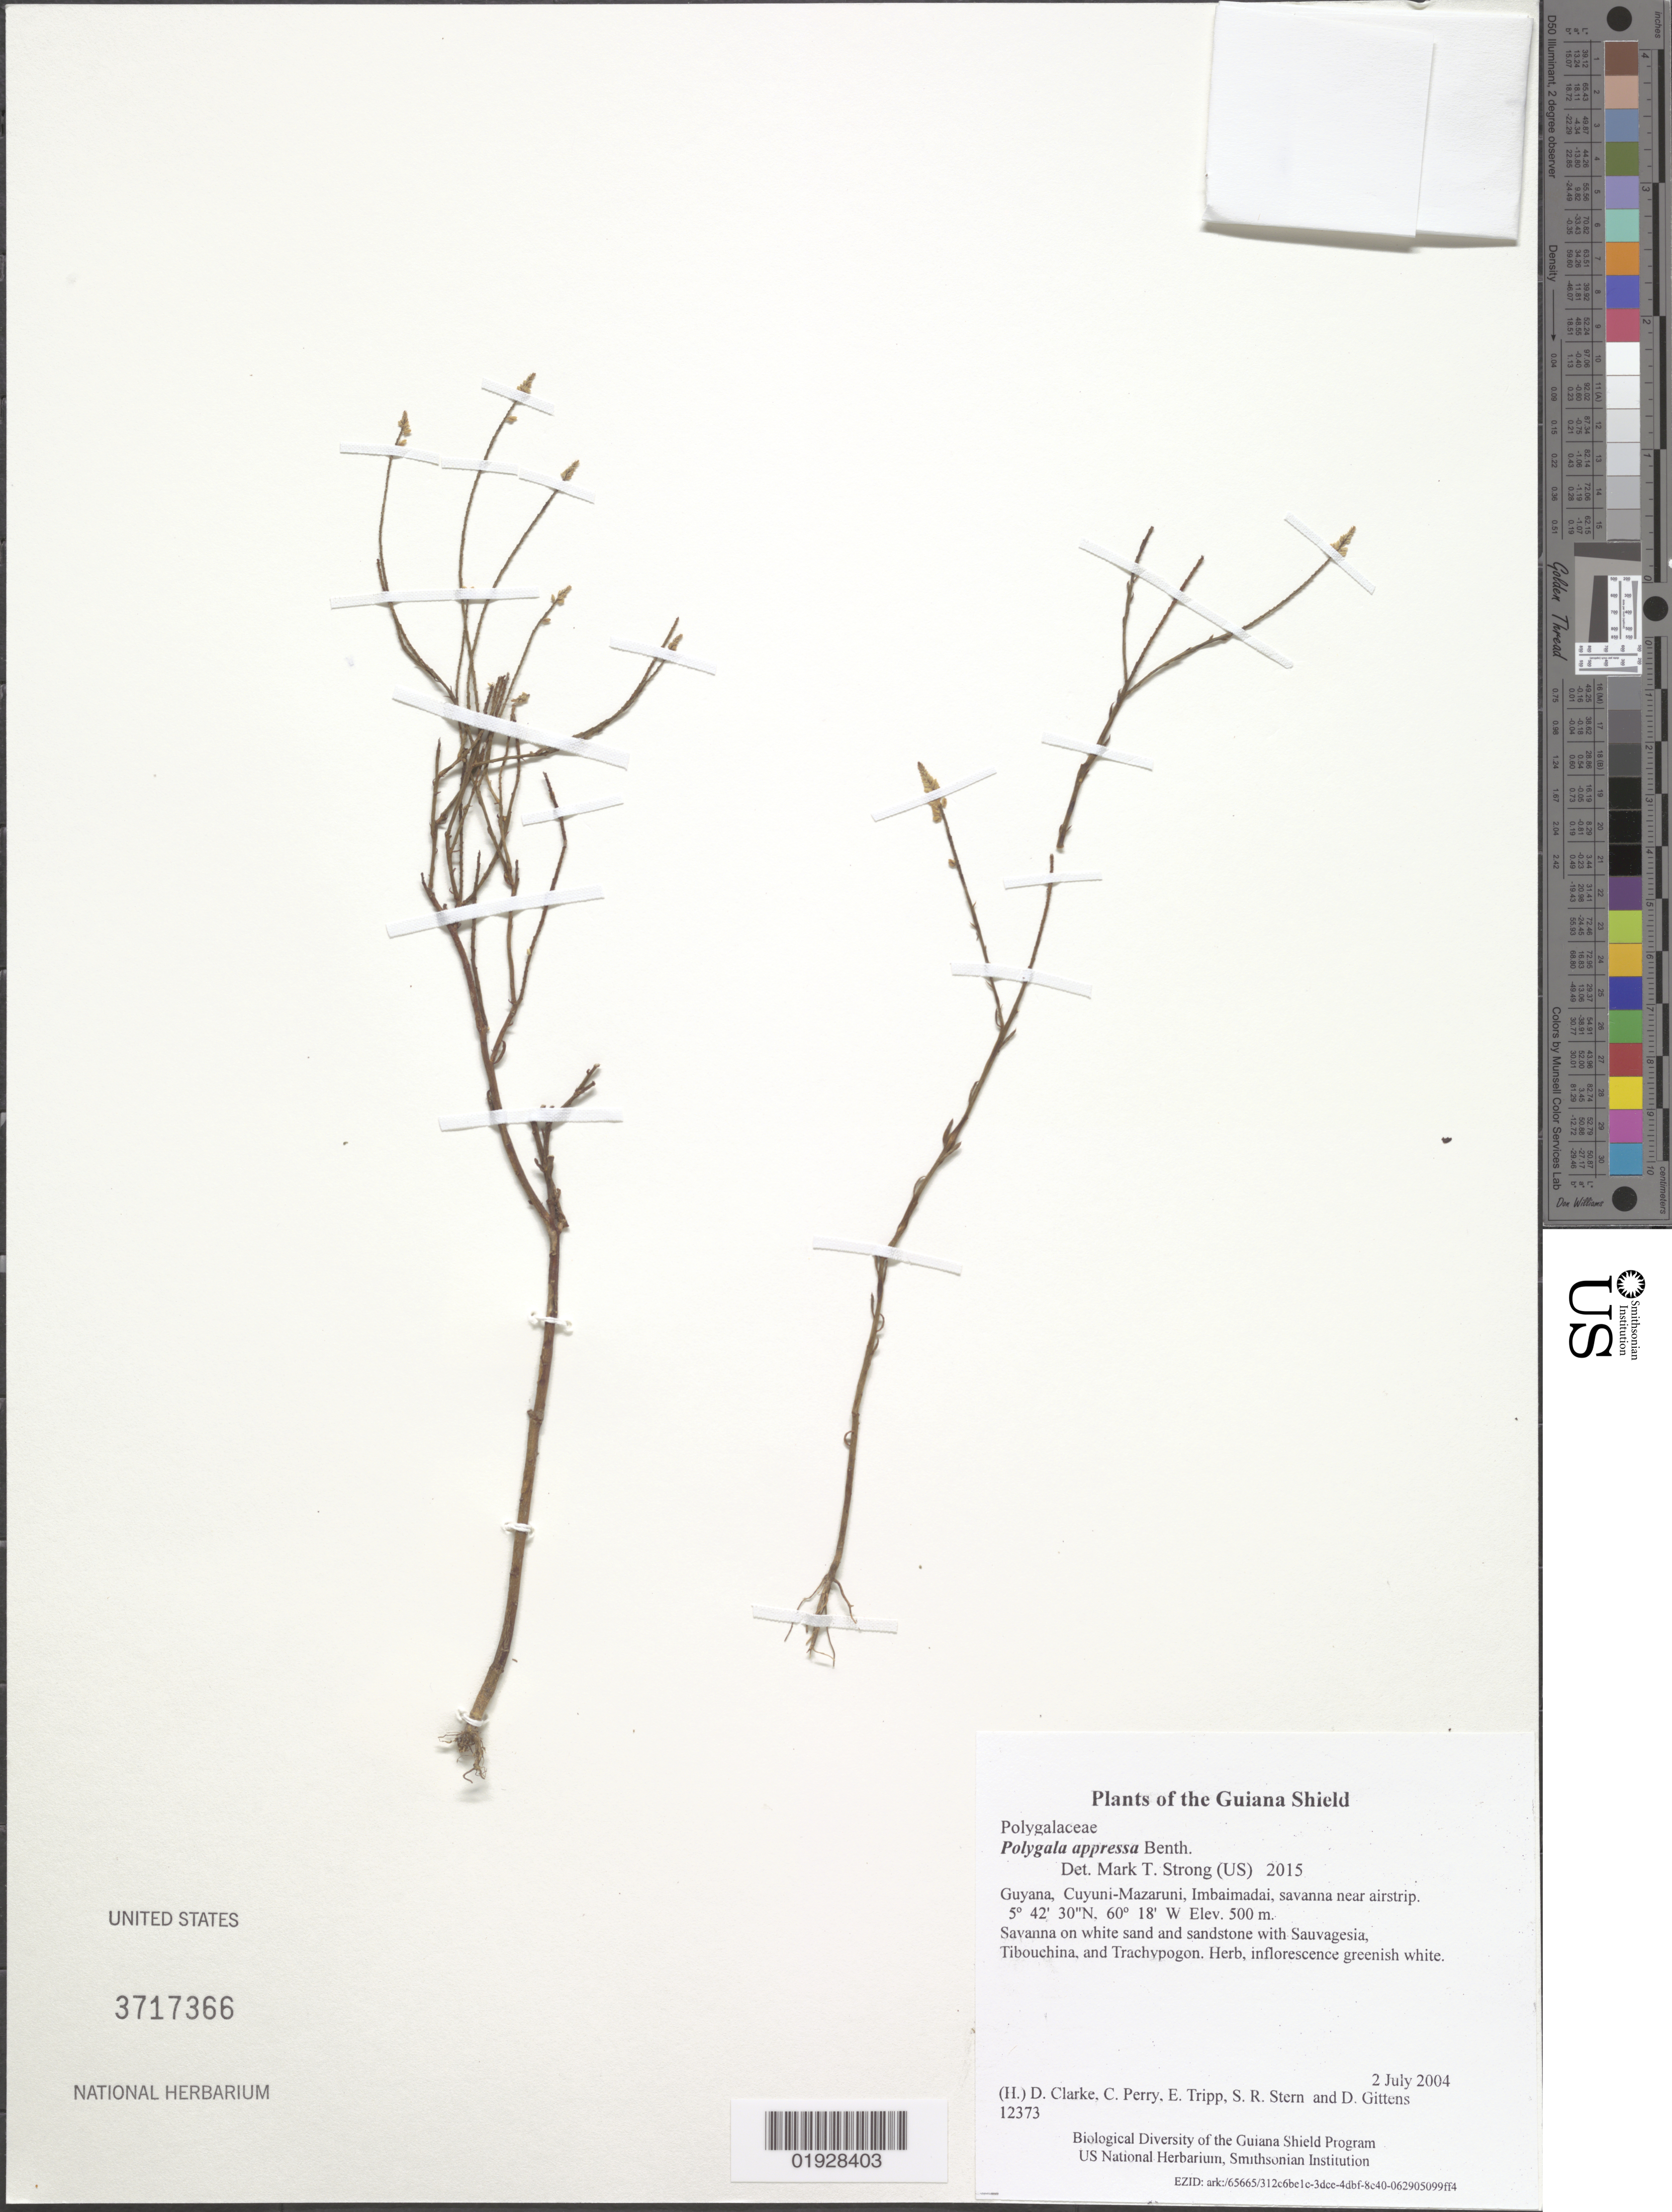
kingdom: Plantae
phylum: Tracheophyta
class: Magnoliopsida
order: Fabales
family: Polygalaceae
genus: Polygala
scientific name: Polygala appressa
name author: Benth.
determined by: Strong, M. T., (US), Smithsonian Institution - National Museum of Natural History (UNITED STATES)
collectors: H. D. Clarke, C. Perry, E. Tripp, S. R. Stern & D. Gittens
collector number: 12373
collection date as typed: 2 July 2004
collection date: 2004-07-02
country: Guyana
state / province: Cuyuni-Mazaruni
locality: Imbaimadai, savanna near airstrip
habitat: Savanna on white sand and sandstone with Sauvagesia, Tibouchina, and Trachypogon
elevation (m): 500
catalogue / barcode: US 3717366